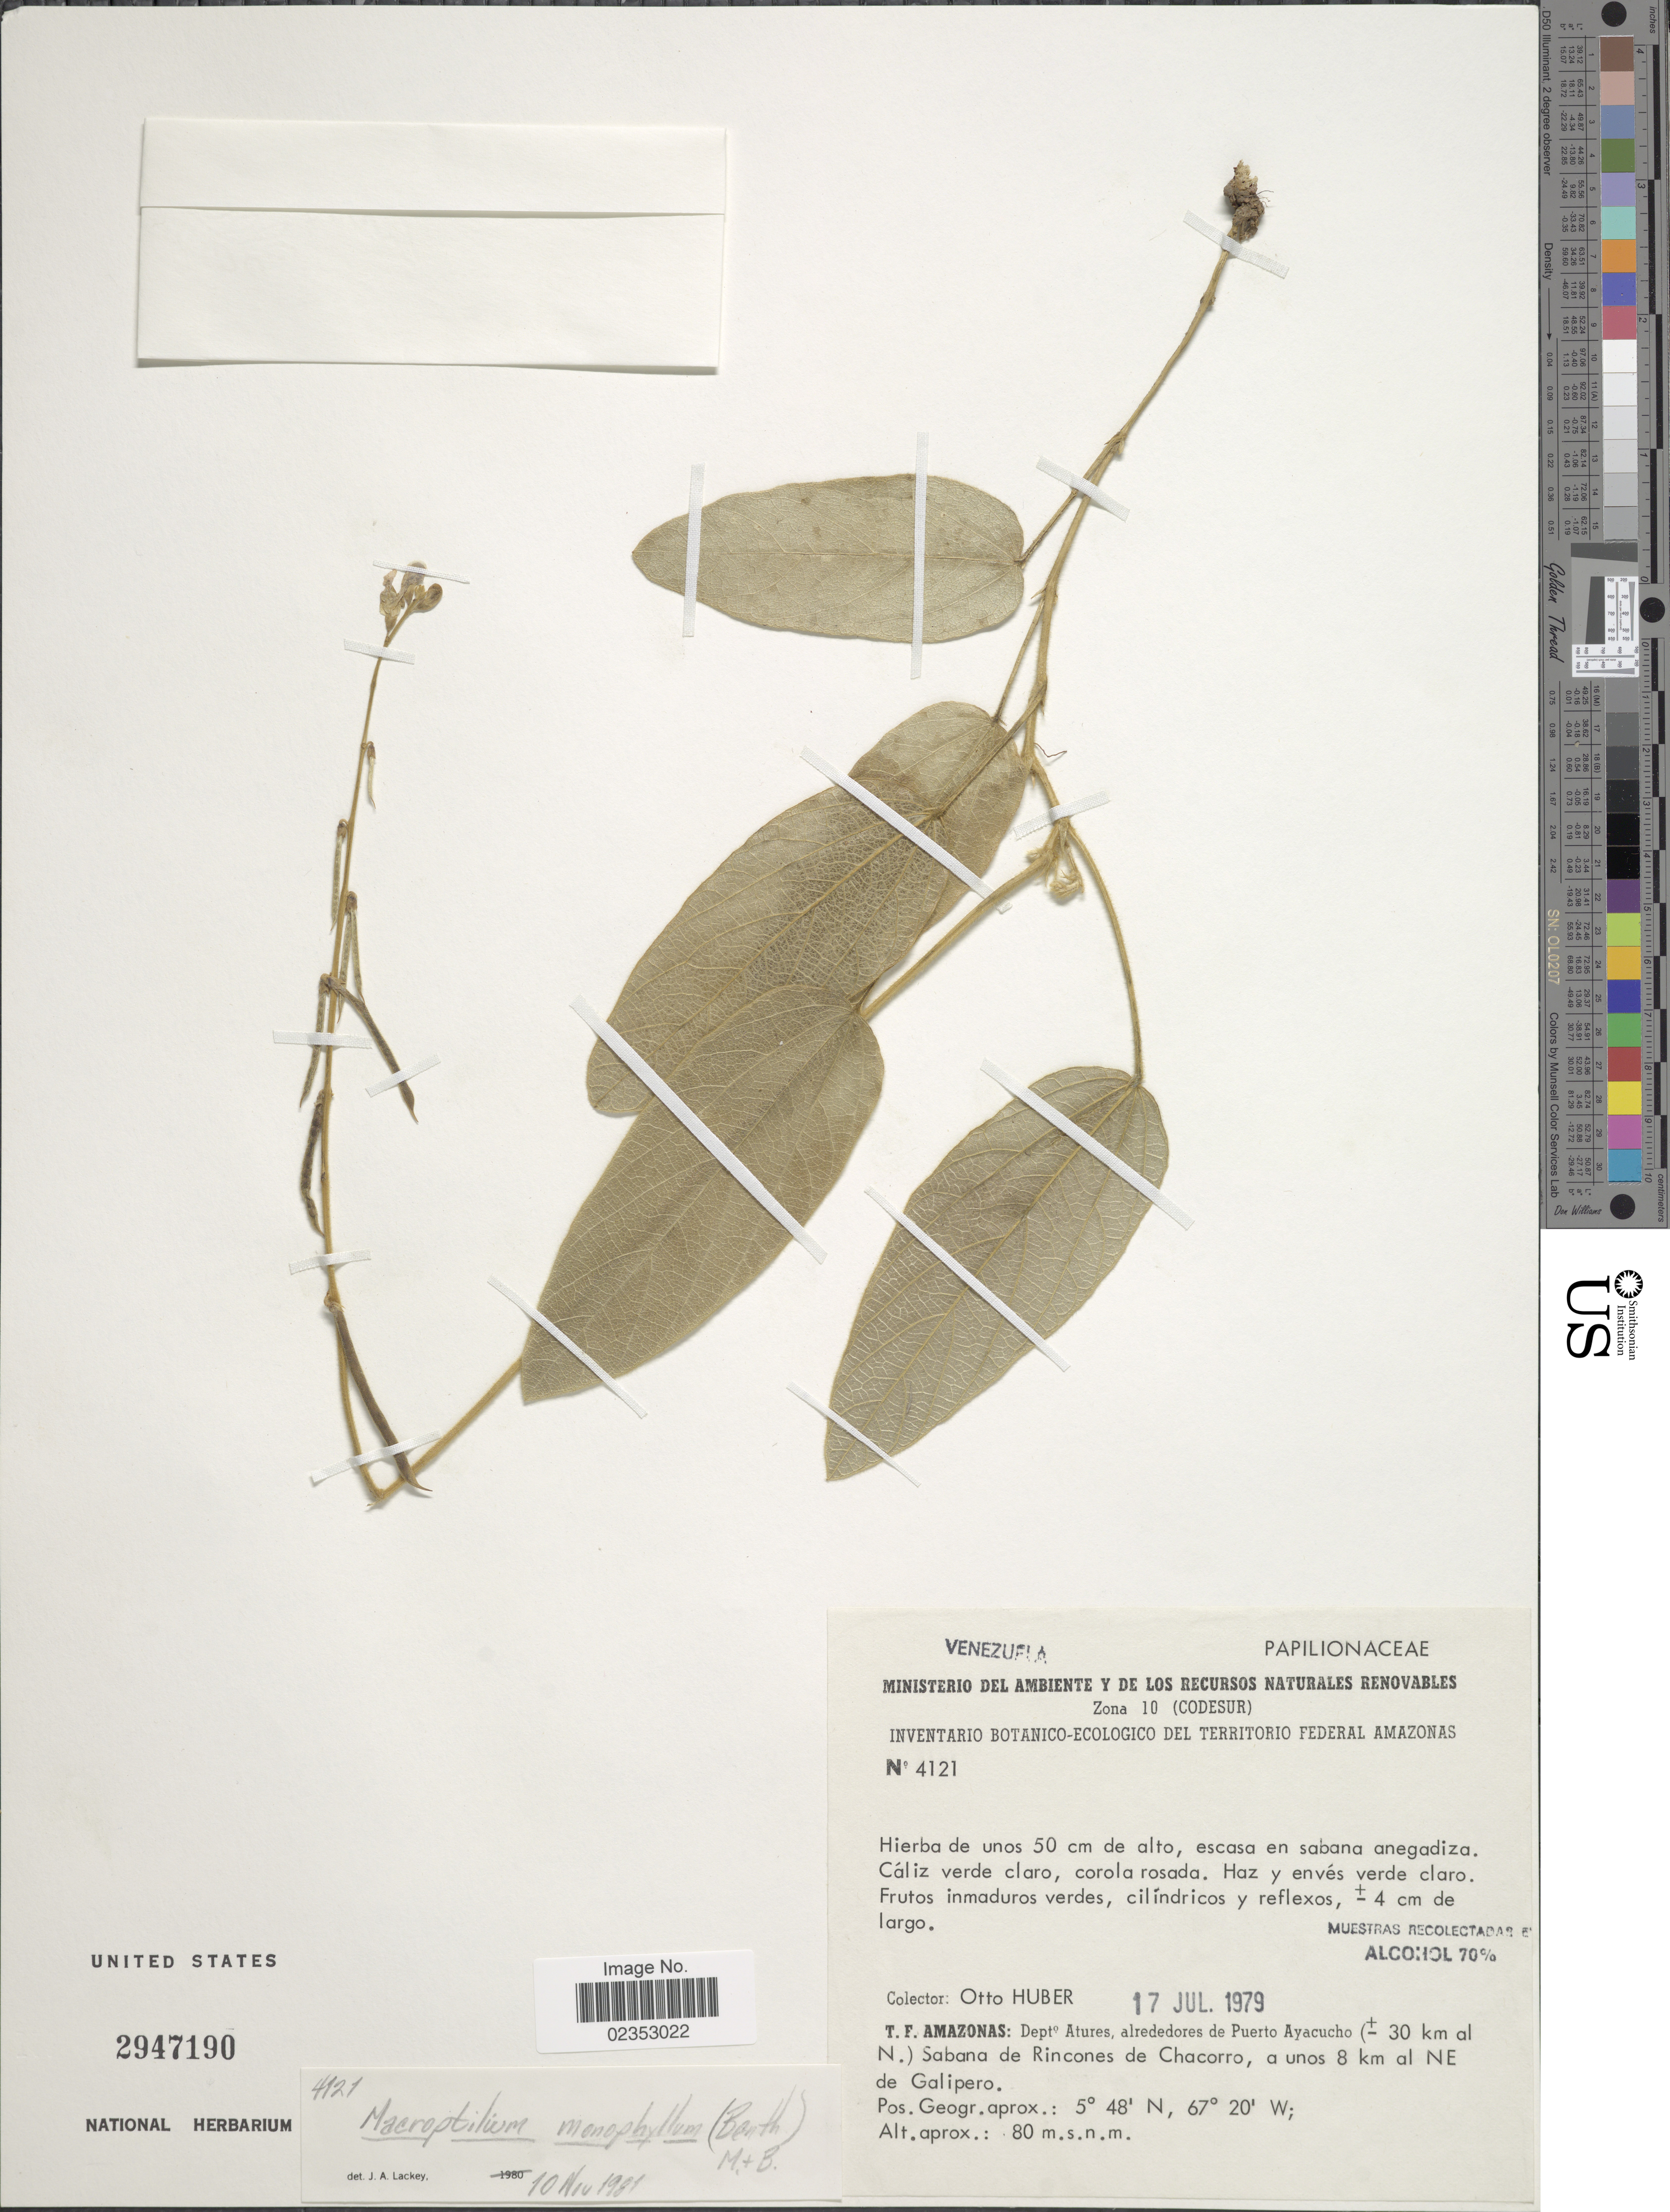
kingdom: Plantae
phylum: Tracheophyta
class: Magnoliopsida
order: Fabales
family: Fabaceae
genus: Macroptilium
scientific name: Macroptilium monophyllum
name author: (Benth.) Maréchal & Baudet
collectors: O. Huber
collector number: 4121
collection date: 1979-07-17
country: Venezuela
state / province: Amazonas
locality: T.F. Amazonas: Dept° Atures, alrededores de Puerto Ayacucho (± 30 km al N.) Sabana de Rincones de Chacarro, a unos 8 km al NE de Galipero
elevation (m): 80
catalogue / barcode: US 2947190